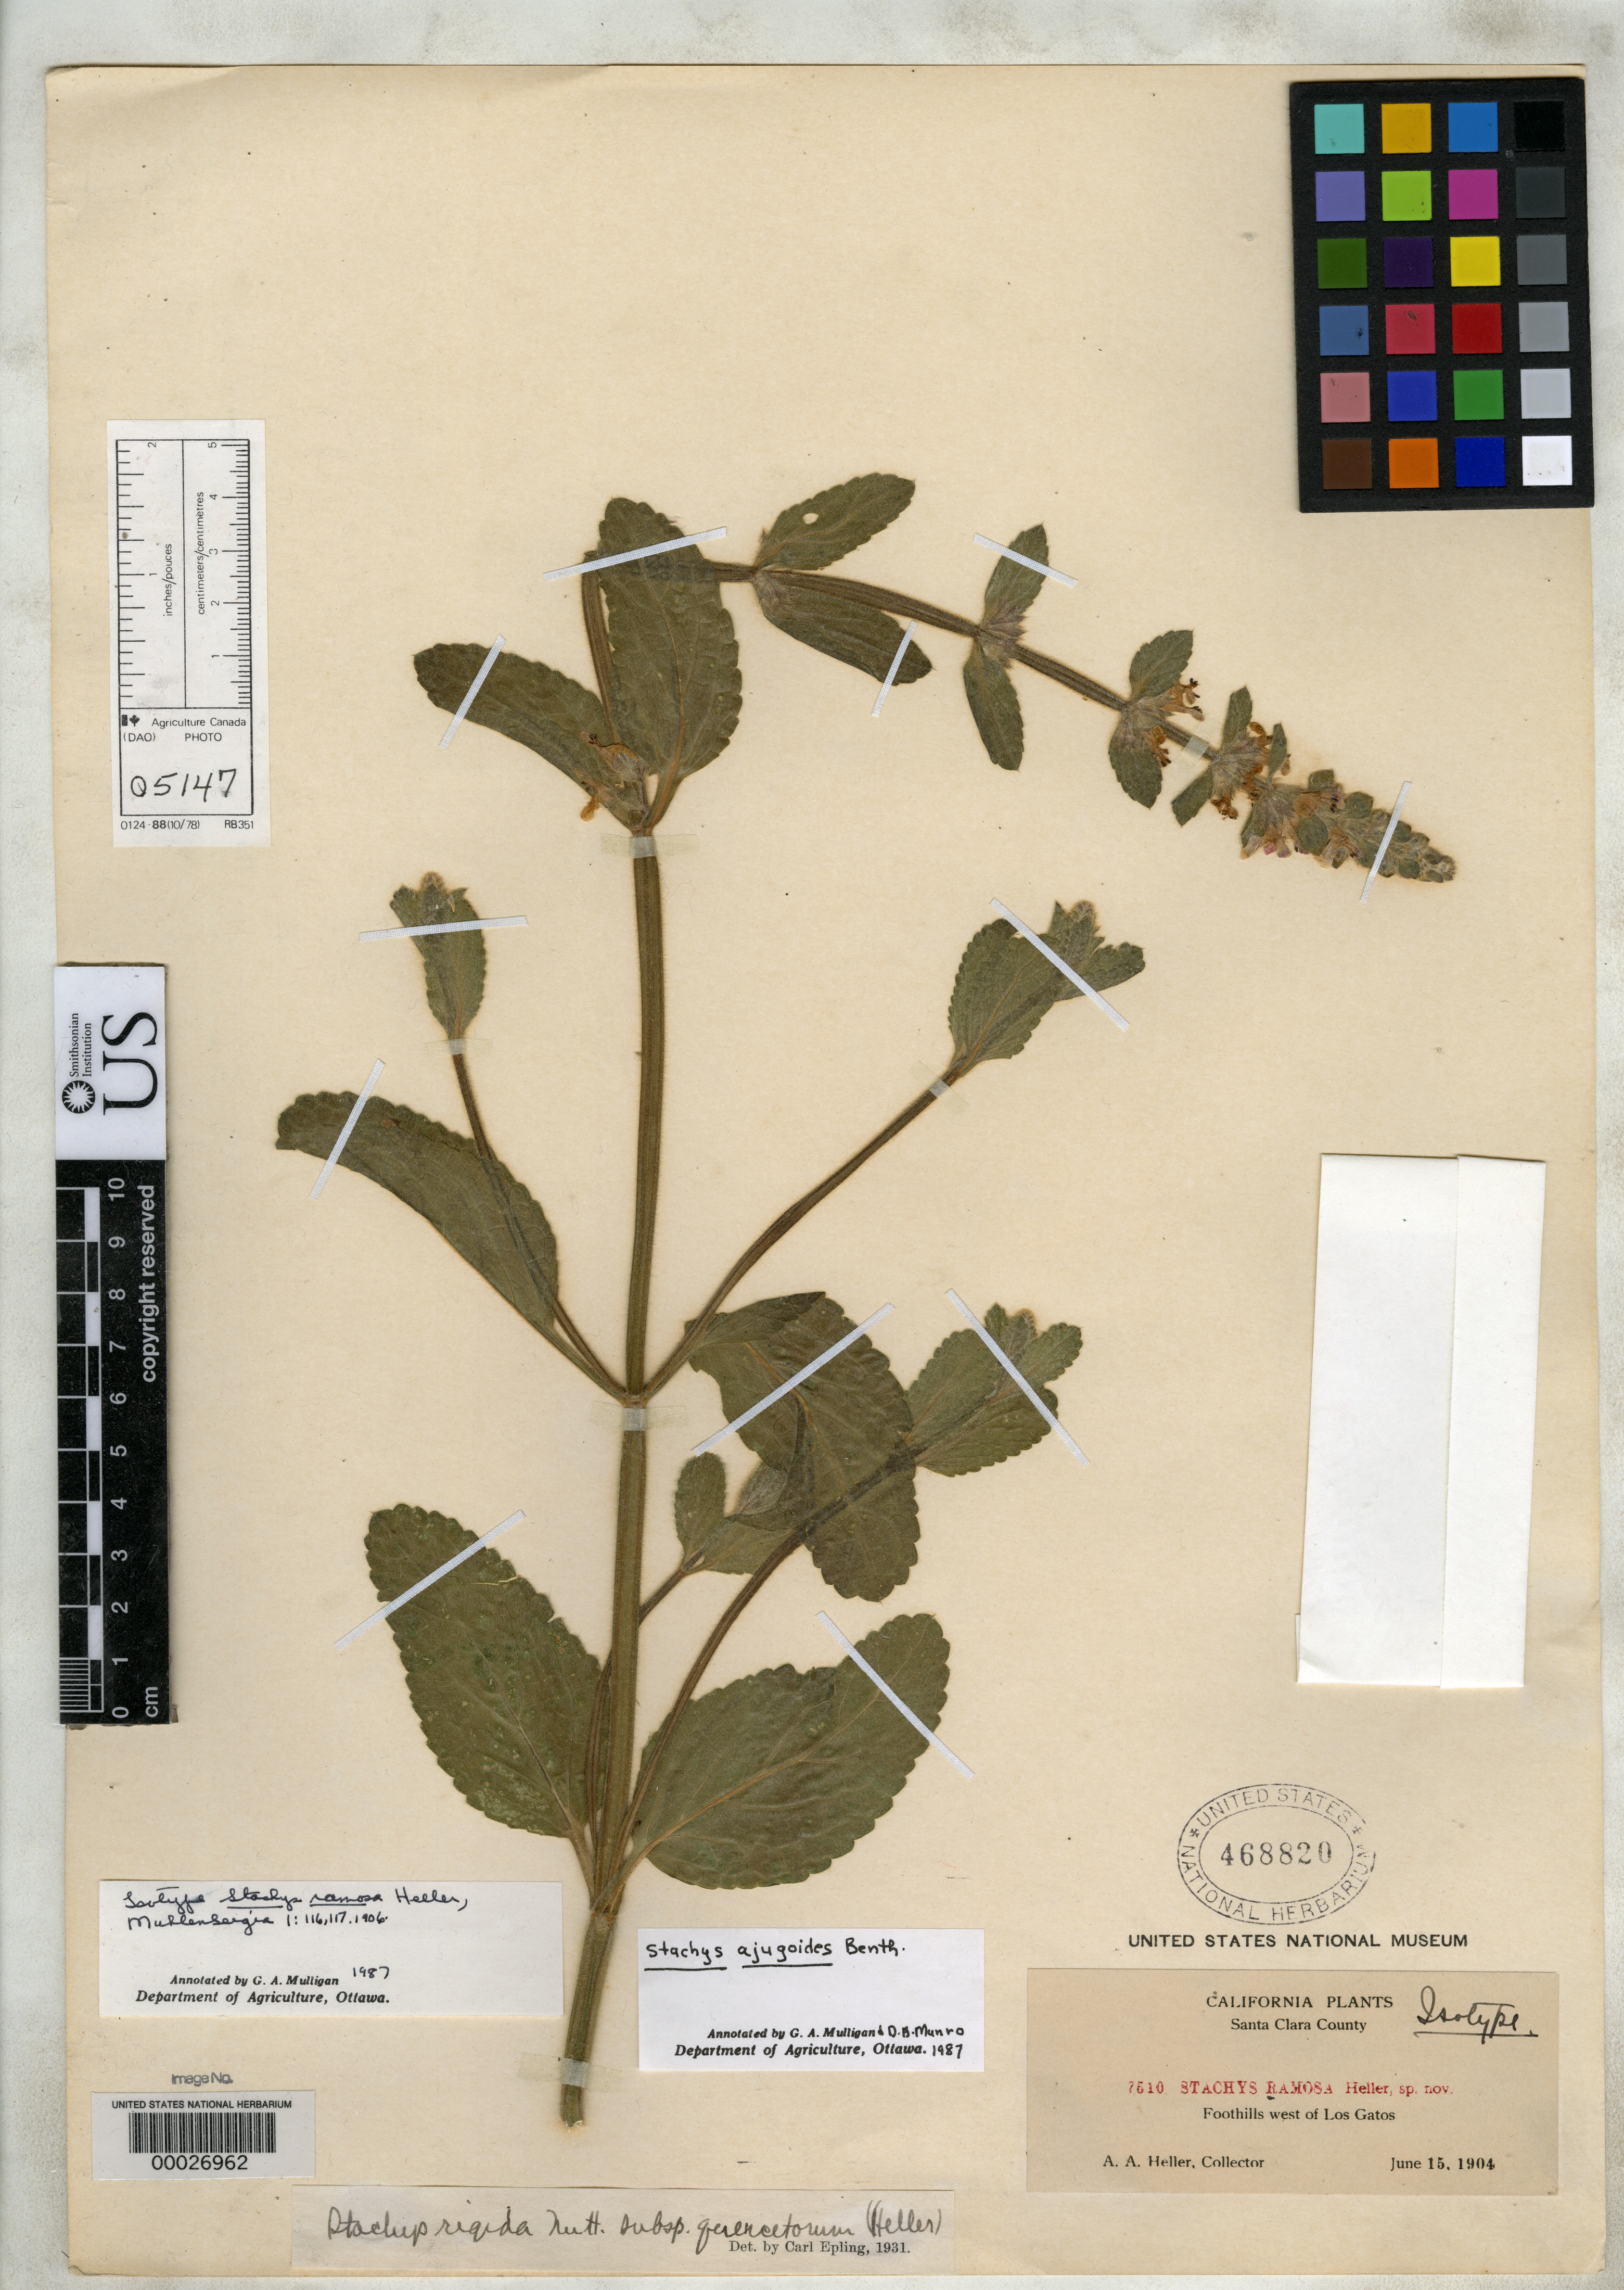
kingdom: Plantae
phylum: Tracheophyta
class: Magnoliopsida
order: Lamiales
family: Lamiaceae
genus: Stachys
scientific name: Stachys ramosa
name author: A. Heller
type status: Isotype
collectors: A. A. Heller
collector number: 7510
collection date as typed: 15 Jun 1904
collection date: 1904-06-15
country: United States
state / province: California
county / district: Santa Clara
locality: Foothills W of Los Gatos.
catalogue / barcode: US 468820